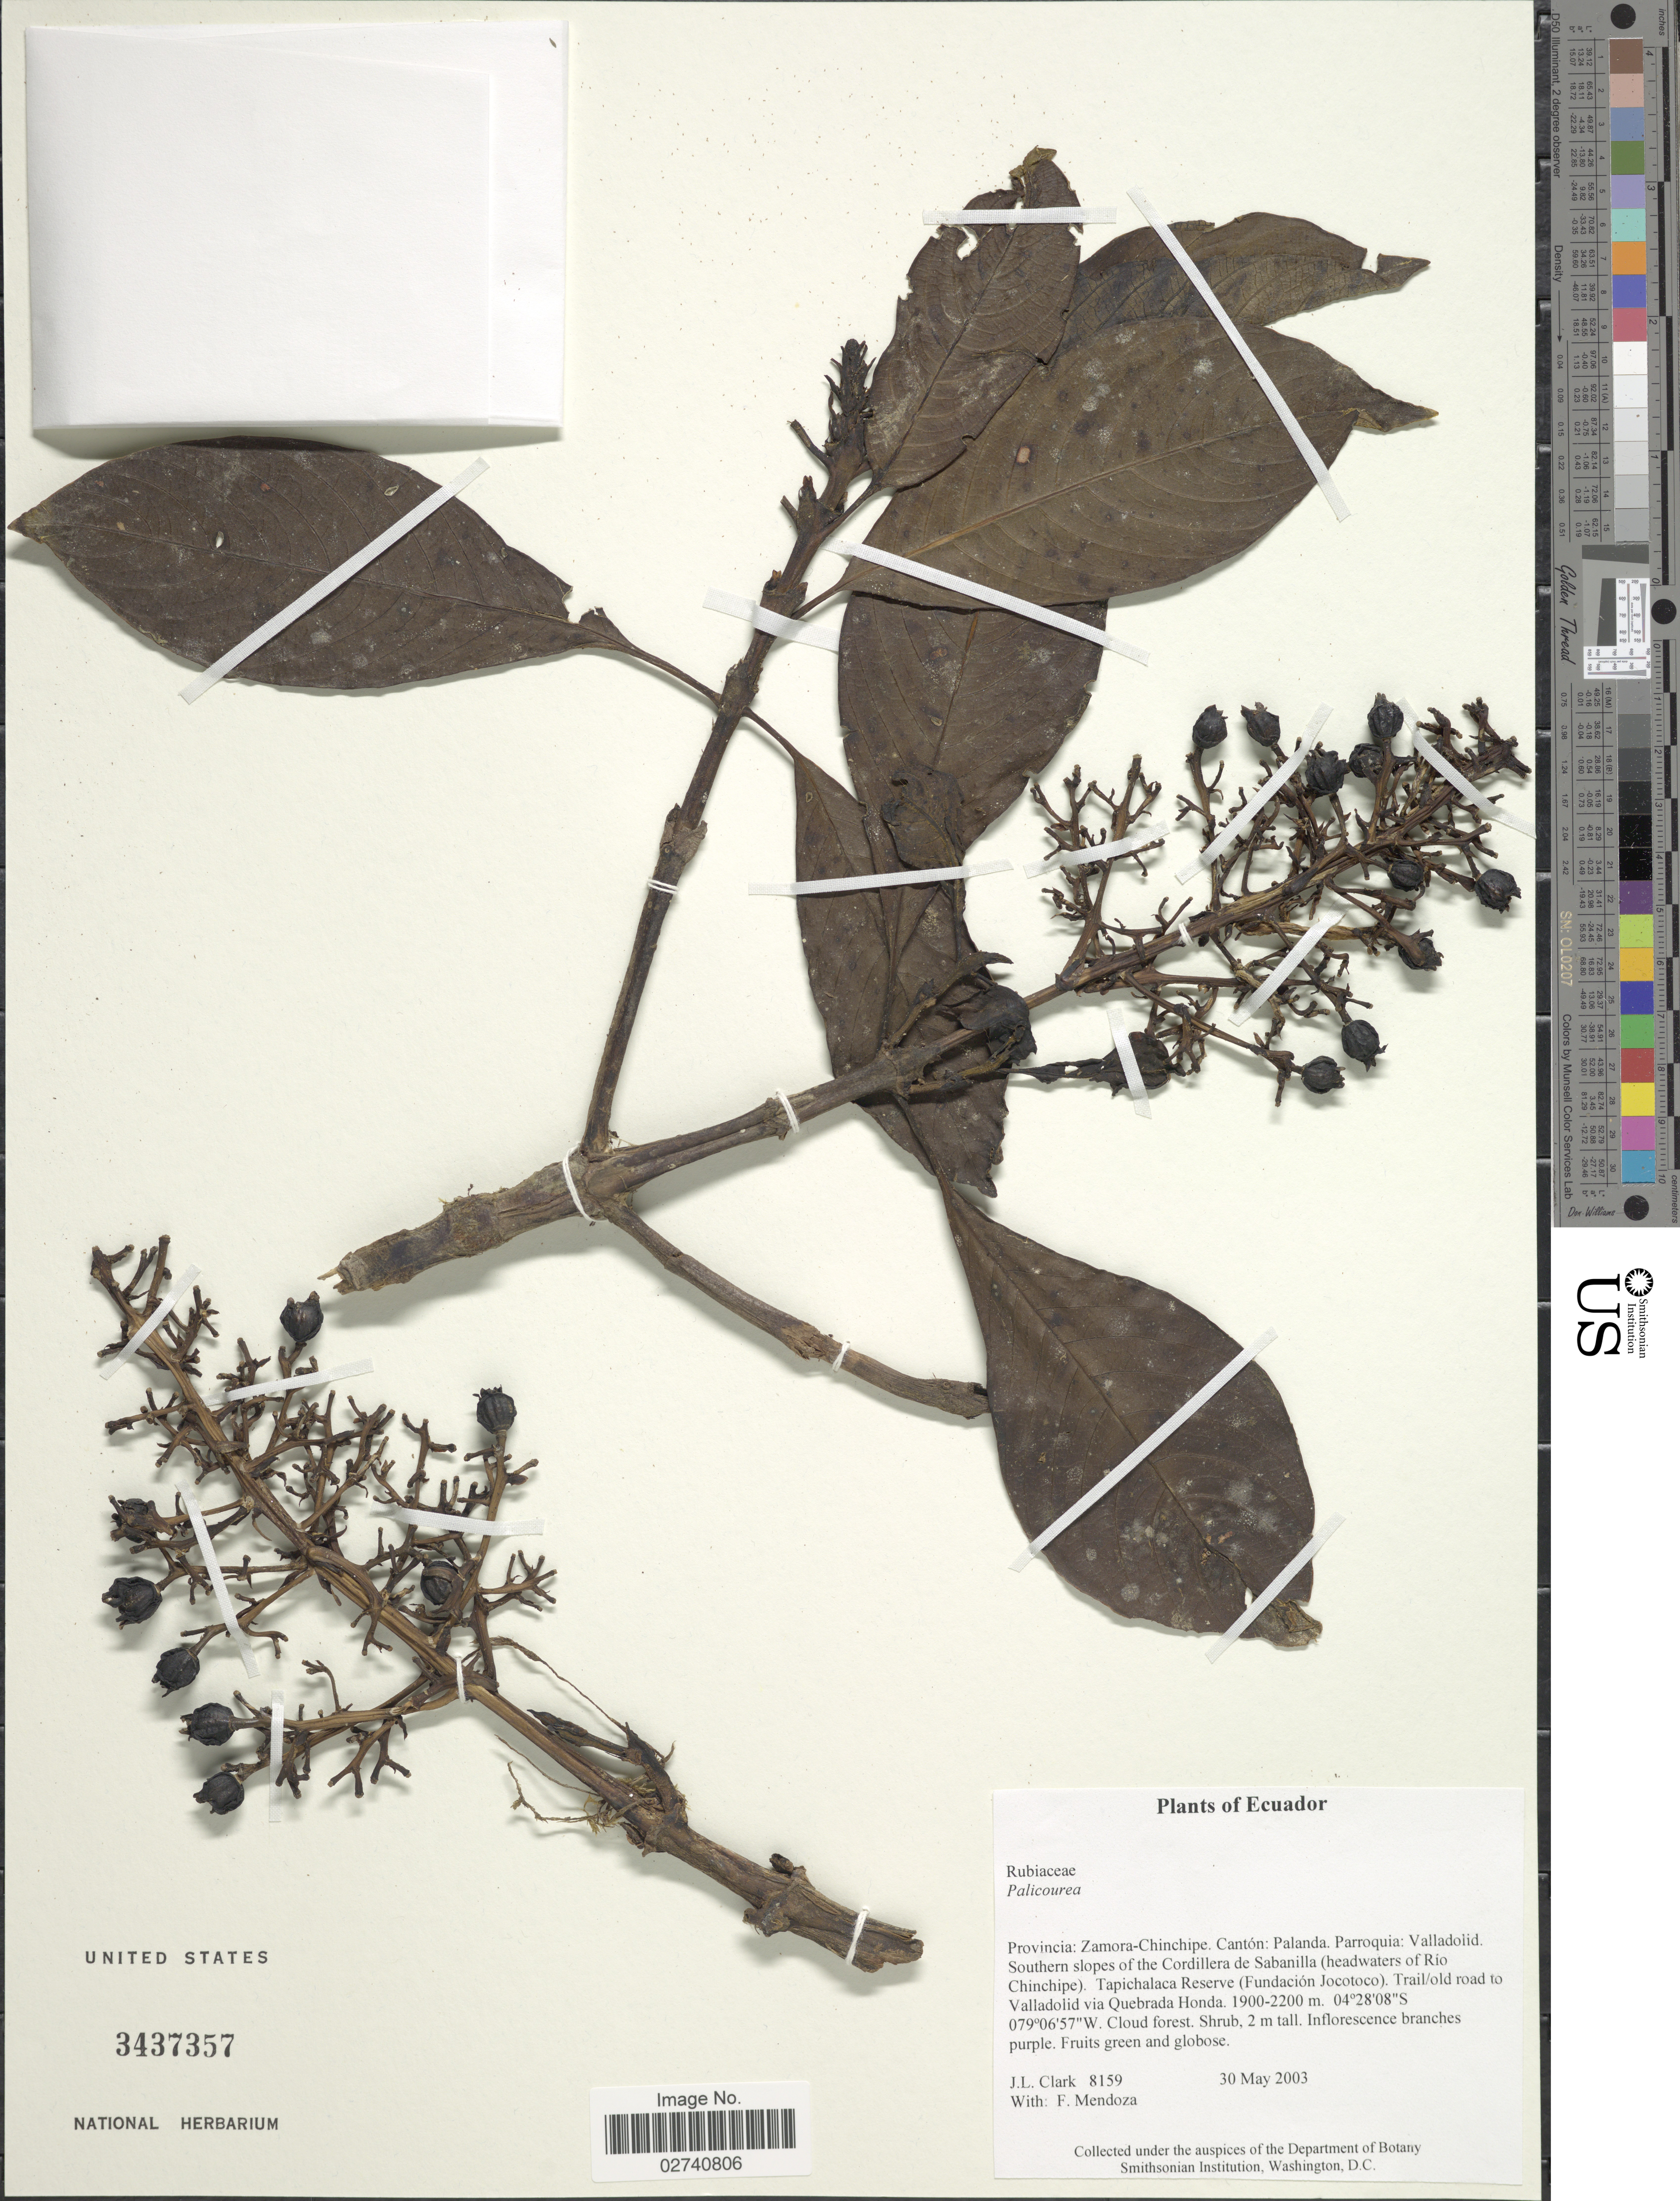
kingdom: Plantae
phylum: Tracheophyta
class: Magnoliopsida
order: Gentianales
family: Rubiaceae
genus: Palicourea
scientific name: Palicourea sp.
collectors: J. F. Clark & F. Mendoza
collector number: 8159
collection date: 2003-05-30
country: Ecuador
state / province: Zamora-Chinchipe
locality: Canton: Palanda. Parroquia: valladolid Southern slopes of the Cordillera de Sabanilla (headwaters of Rio Chinchipe). Tapichalaca Reserve (Fundacion Jocotoco). Trail/Old road to Valiadoliad via Quebrada Honda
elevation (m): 1900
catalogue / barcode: US 3437357